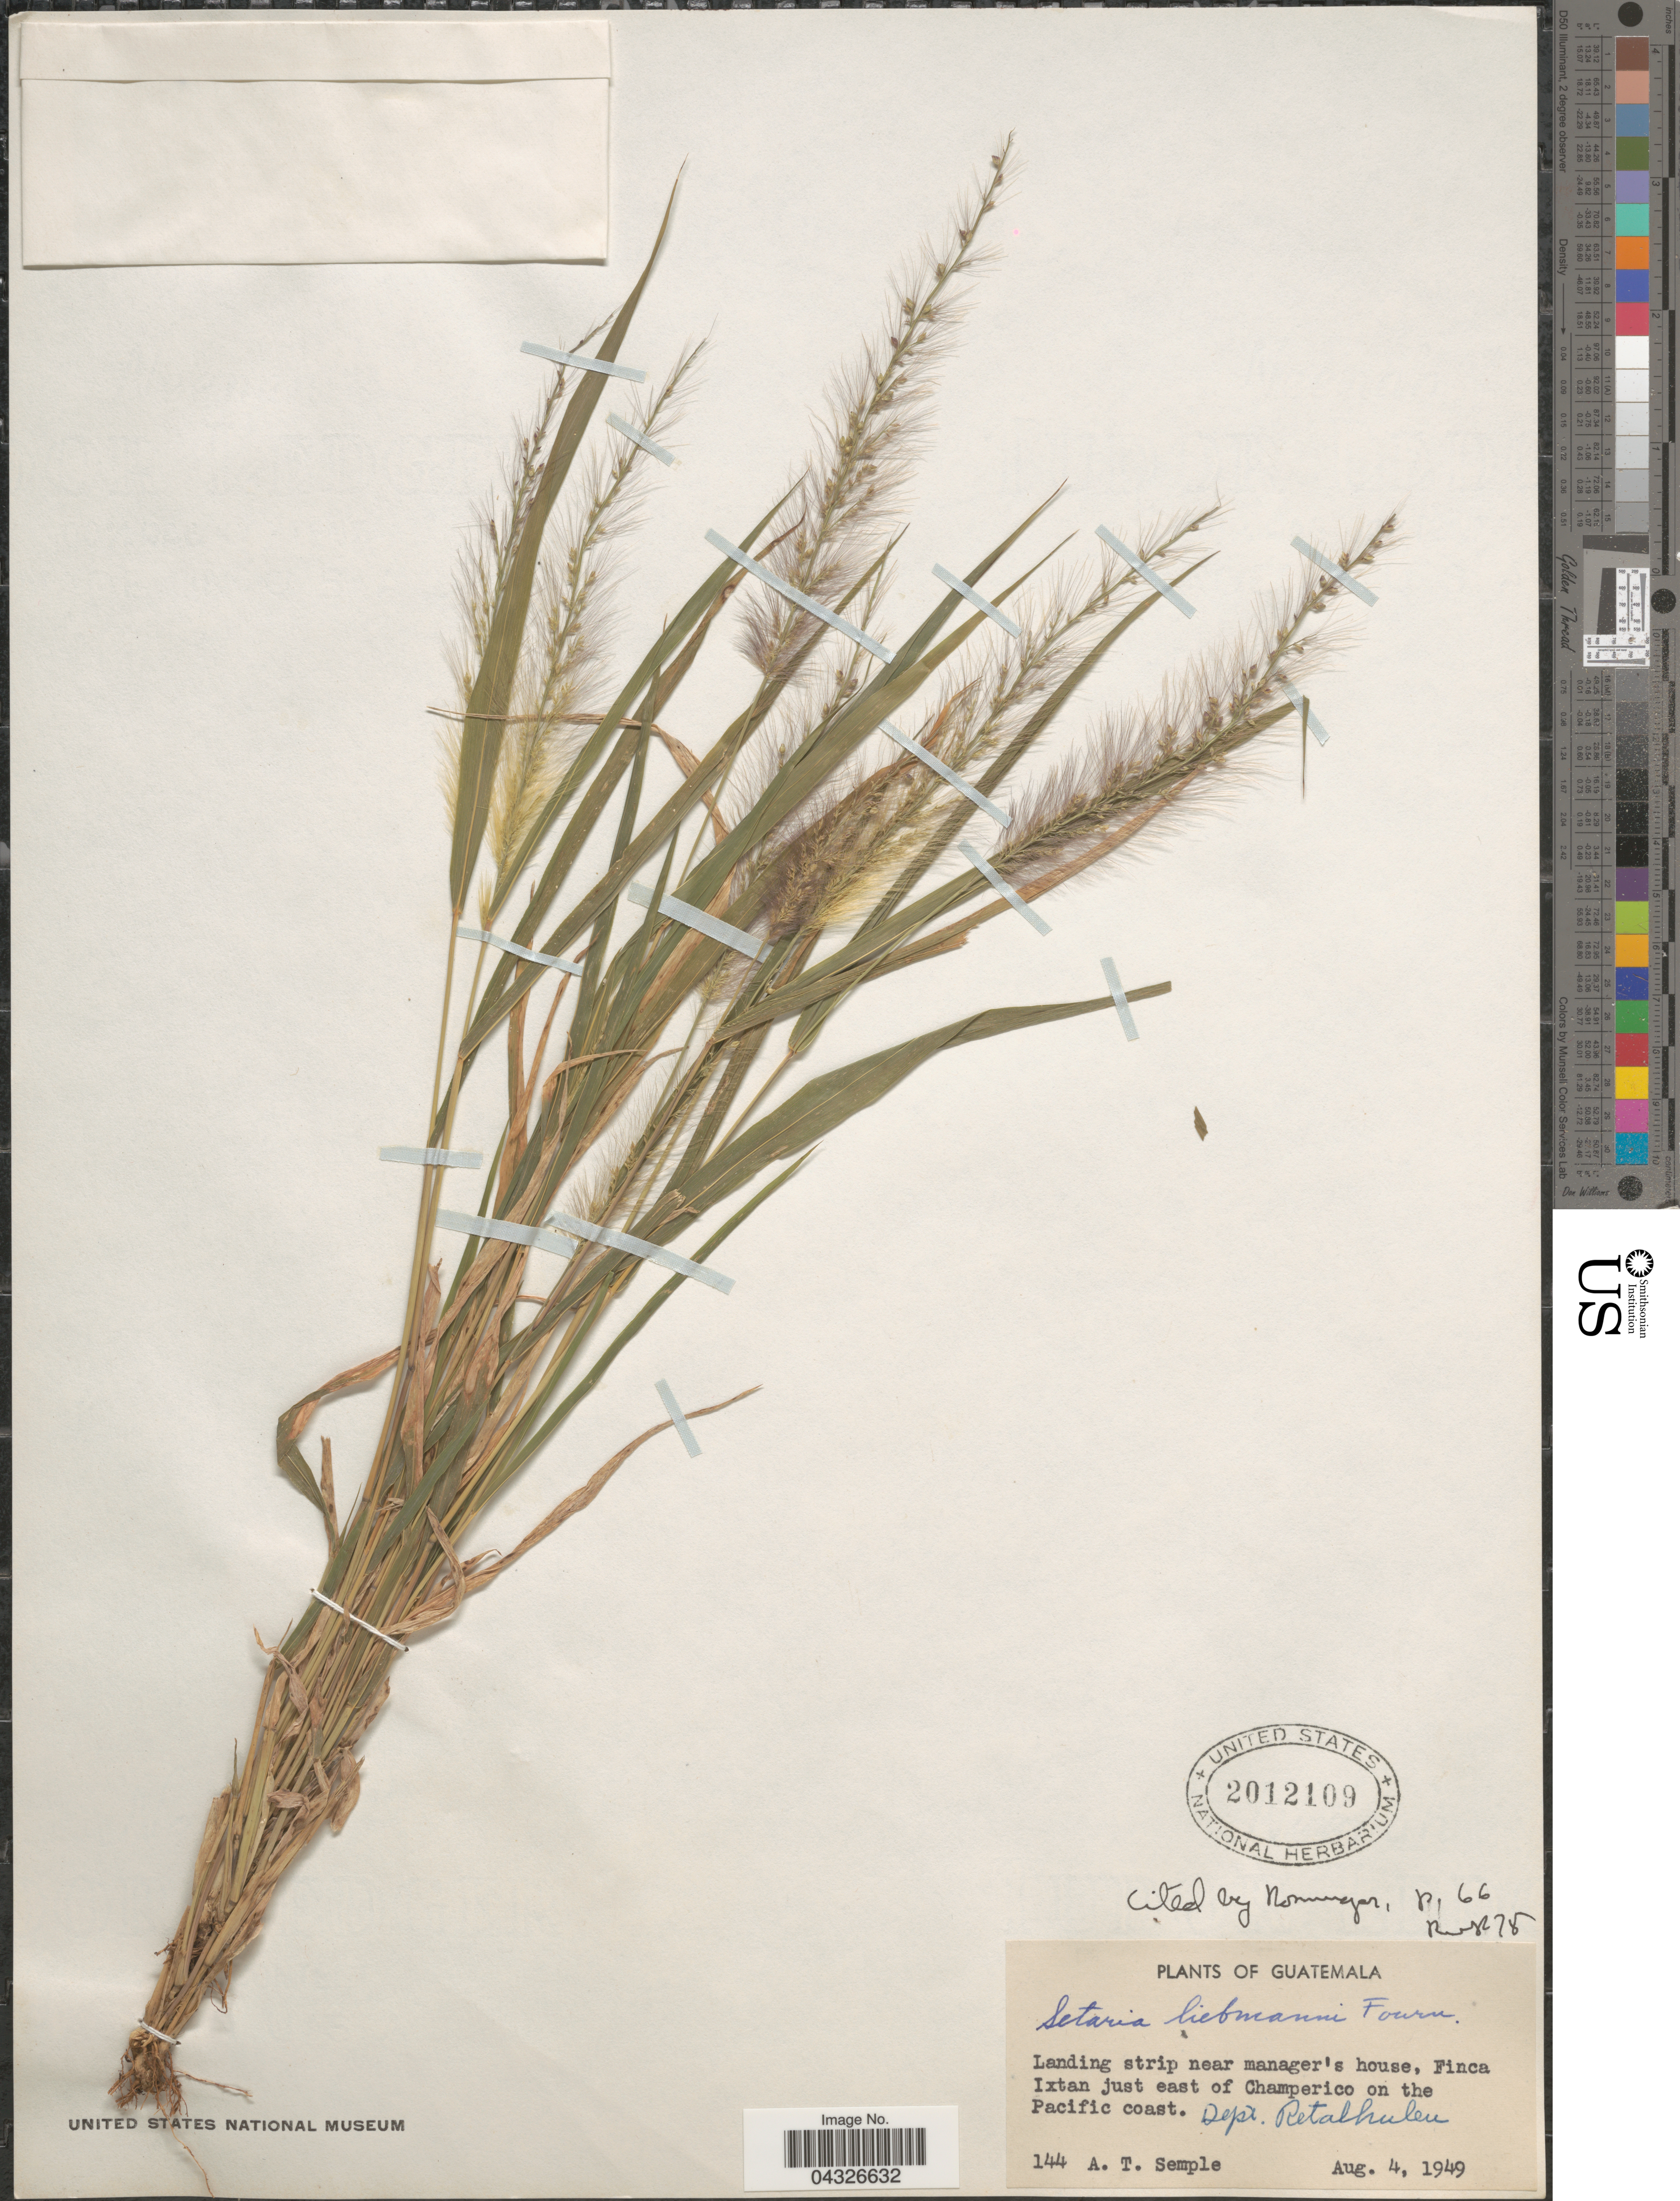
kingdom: Plantae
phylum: Tracheophyta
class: Liliopsida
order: Poales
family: Poaceae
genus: Setaria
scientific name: Setaria liebmannii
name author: E. Fourn.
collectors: A. Semple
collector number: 144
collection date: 1949-08-04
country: Guatemala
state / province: Retalhuleu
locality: Landing strip near manager's house, Finca Ixtan just east of Champerico on the Pacific coast. Dept. Retalhuleu.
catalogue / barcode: US 2012109